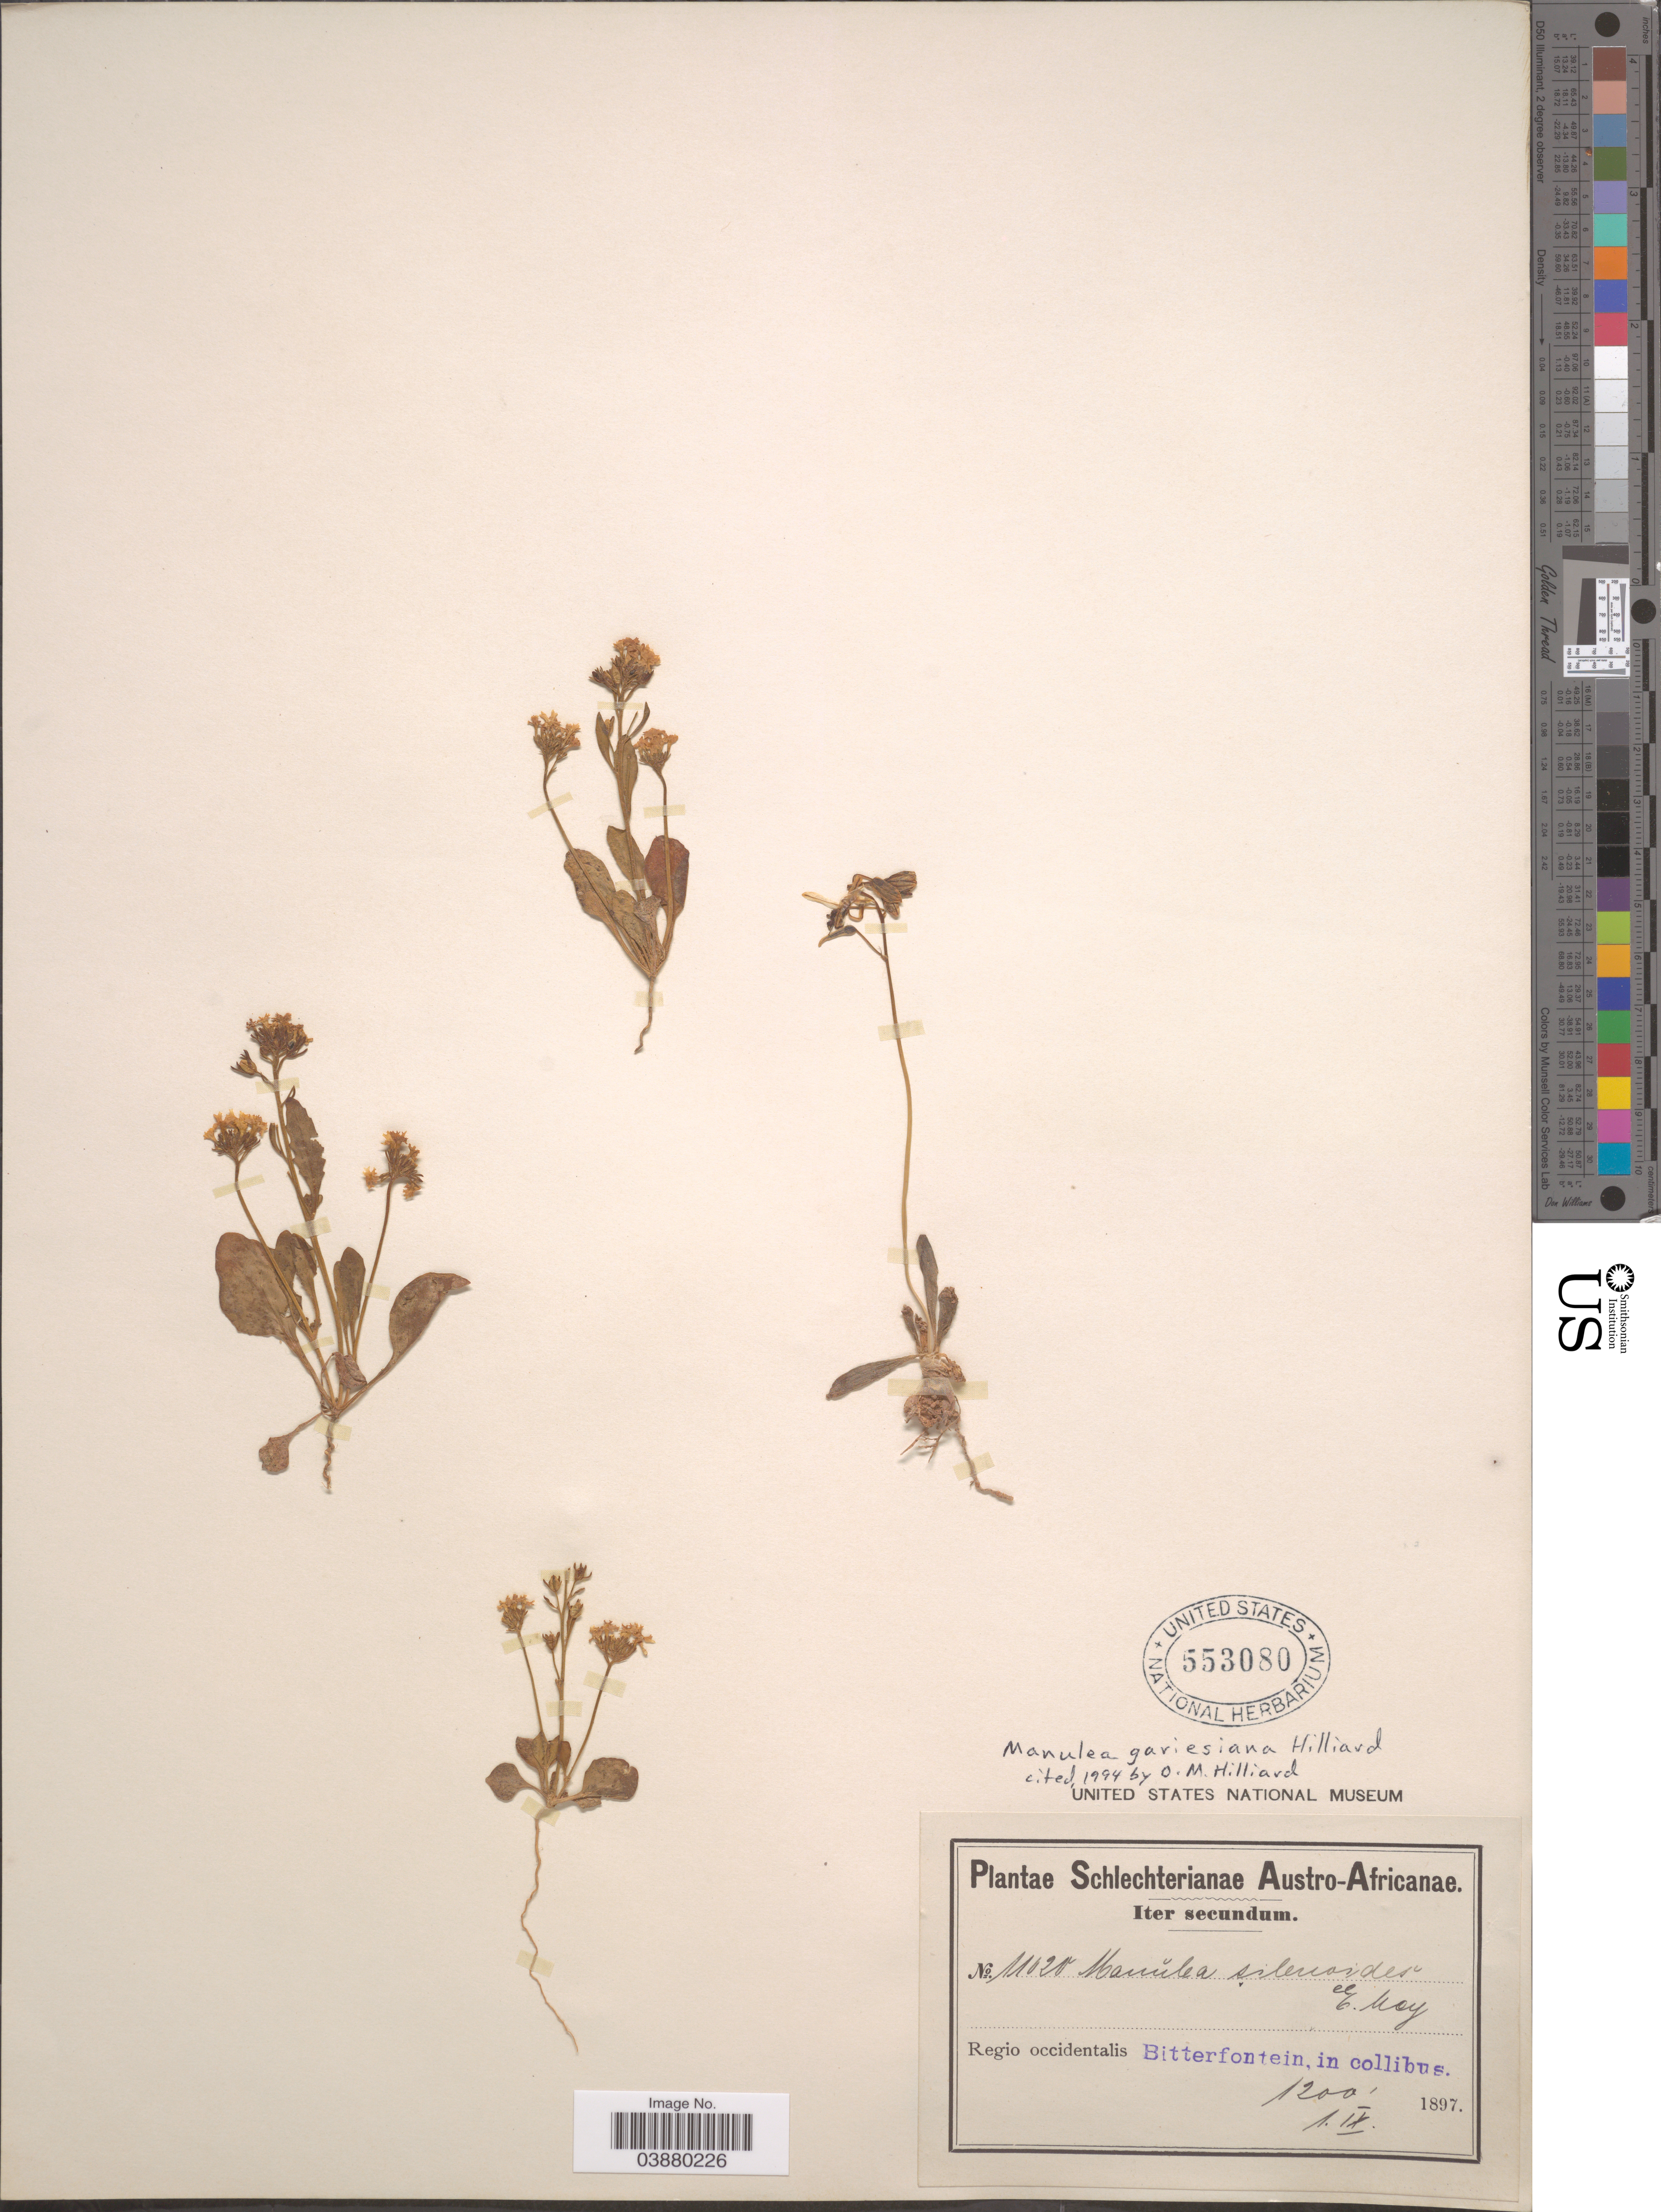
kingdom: Plantae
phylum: Tracheophyta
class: Magnoliopsida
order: Lamiales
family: Scrophulariaceae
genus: Manulea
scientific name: Manulea gariesiana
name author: Hilliard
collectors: Schlechter, --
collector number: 11020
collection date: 1897-09-01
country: South Africa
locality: Austro-Africanae. Regio occidentalis. Bitterfontein in collibus.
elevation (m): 366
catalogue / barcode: US 553080